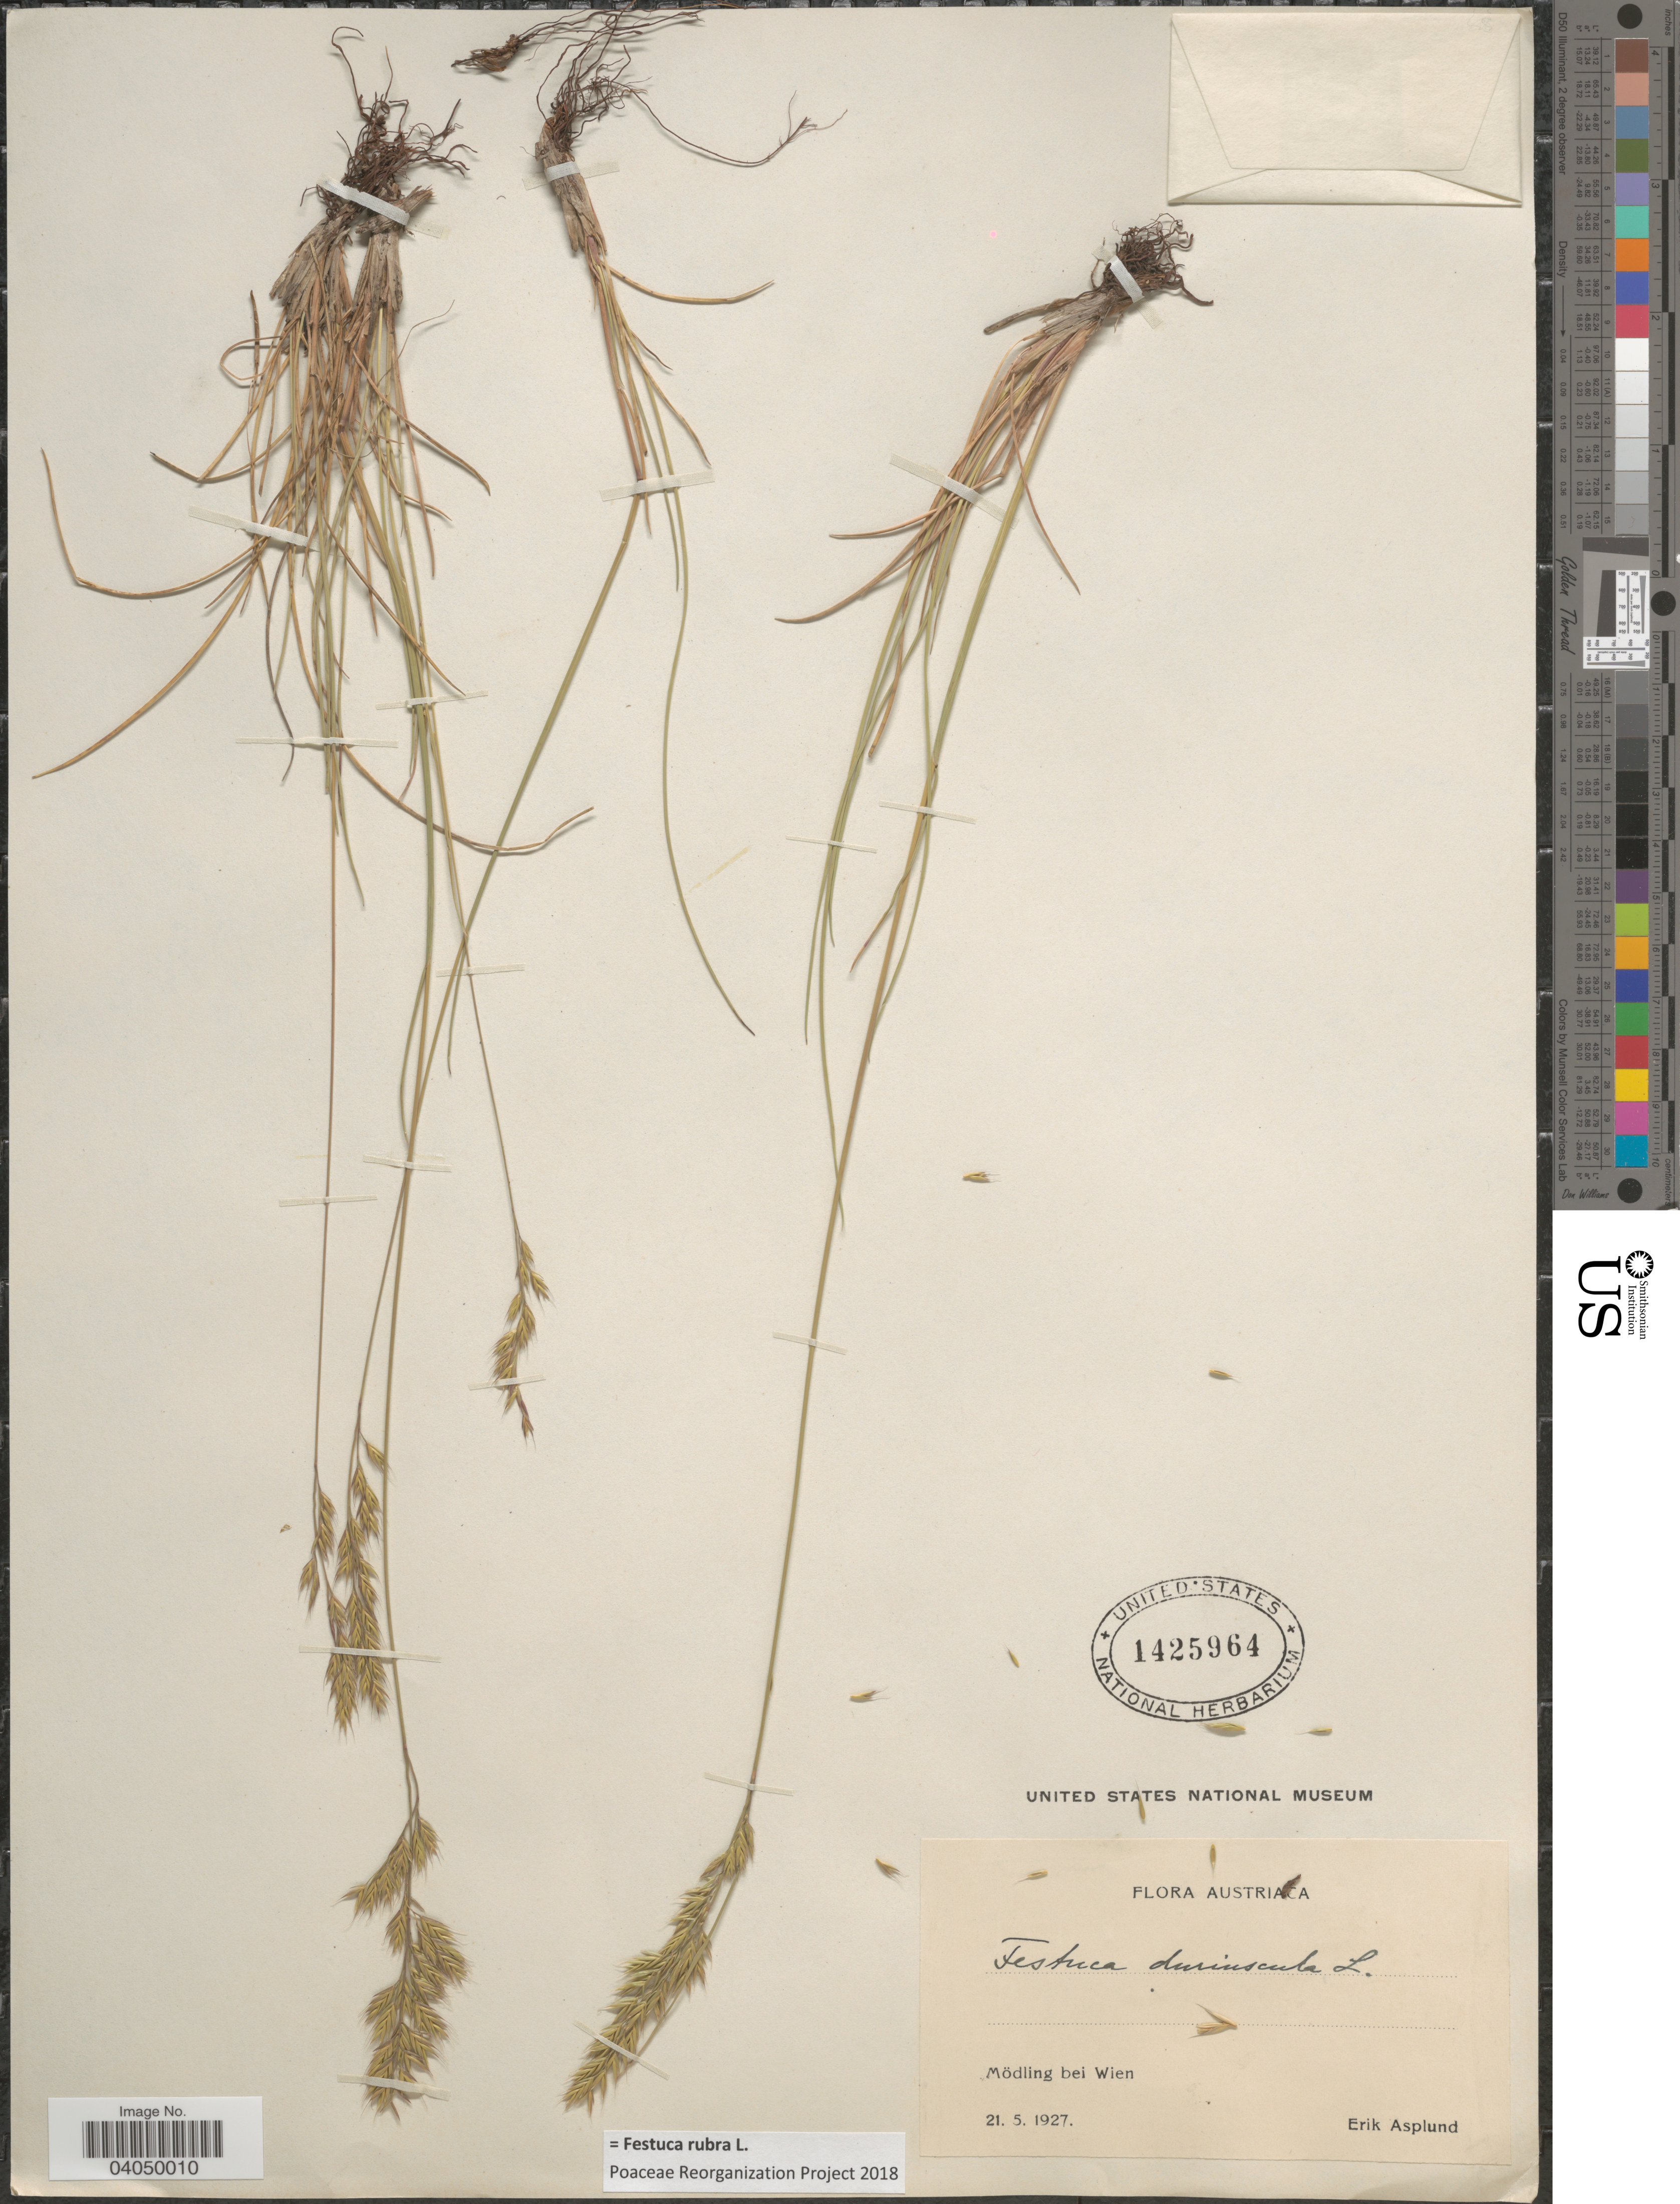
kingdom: Plantae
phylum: Tracheophyta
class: Liliopsida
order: Poales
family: Poaceae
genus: Festuca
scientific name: Festuca rubra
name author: L.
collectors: E. Asplund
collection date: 1927-05-21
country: Austria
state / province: Wien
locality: Austriaca. Mödling bei Wien.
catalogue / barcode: US 1425964